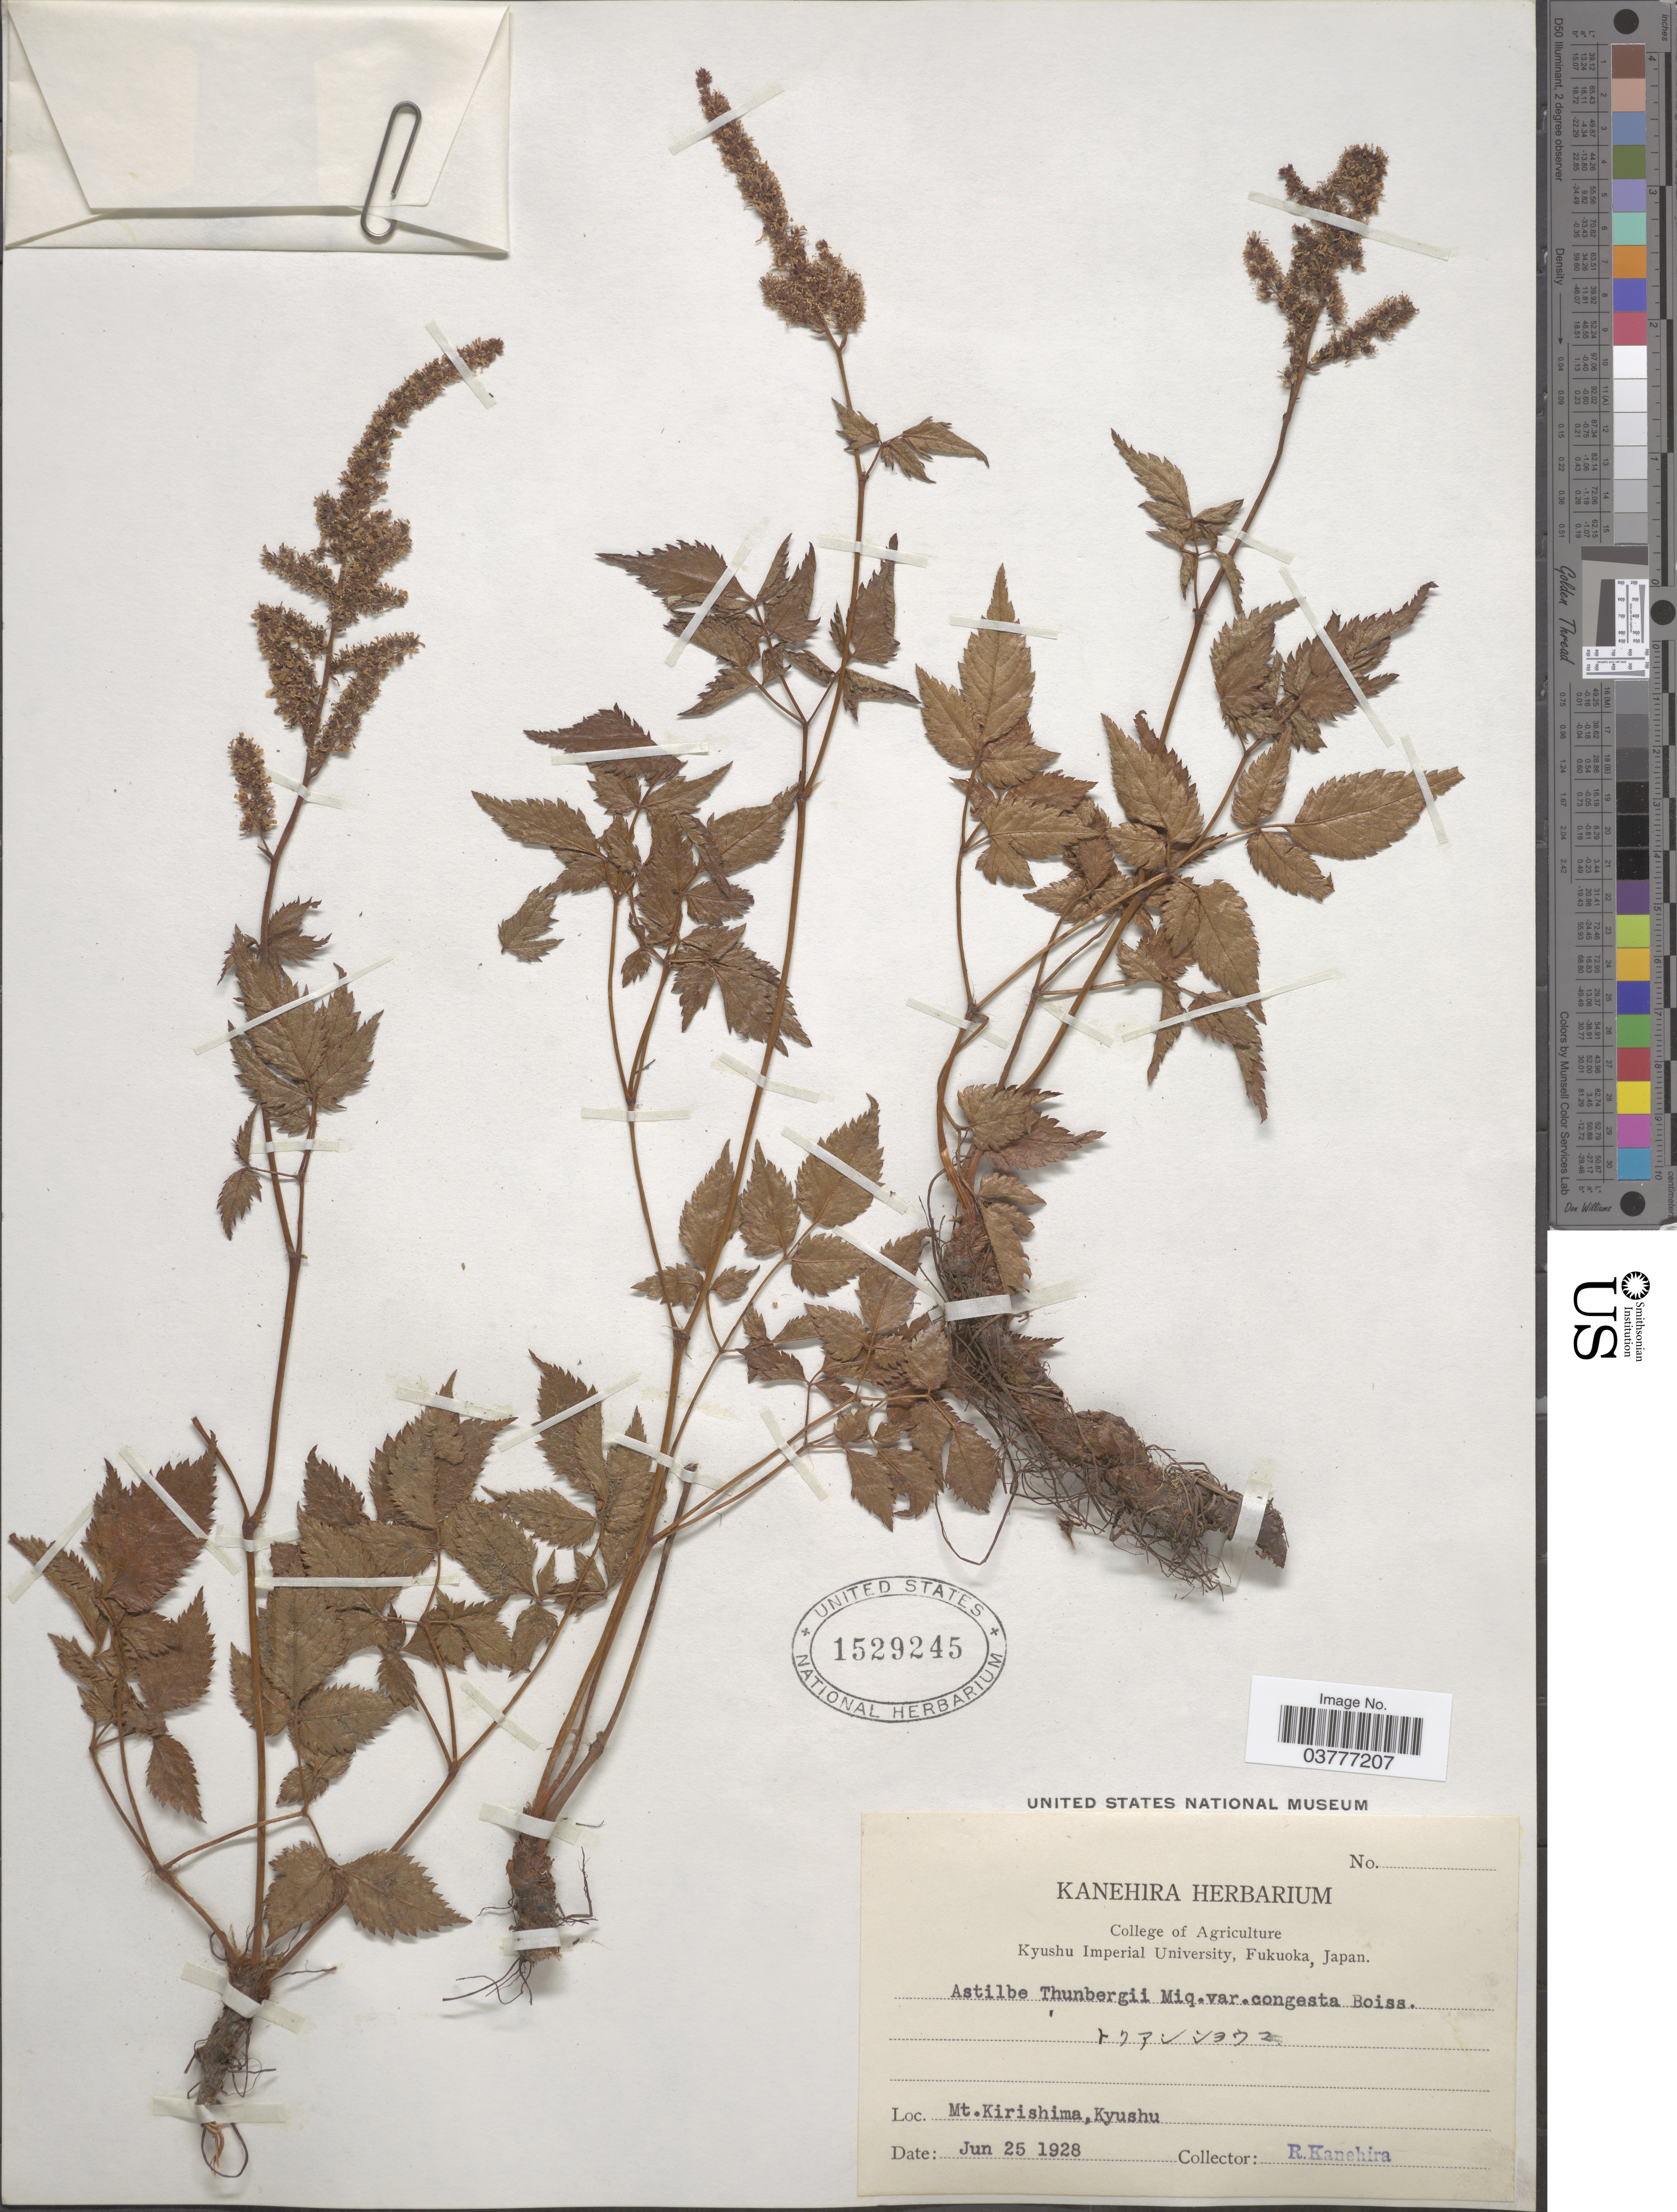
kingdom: Plantae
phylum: Tracheophyta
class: Magnoliopsida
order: Saxifragales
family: Saxifragaceae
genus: Astilbe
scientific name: Astilbe thunbergii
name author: (Siebold & Zucc.) Miq.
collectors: R. Kanehira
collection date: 1928-06-25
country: Japan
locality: Mt. Kirishima, Kyushu.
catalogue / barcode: US 1529245